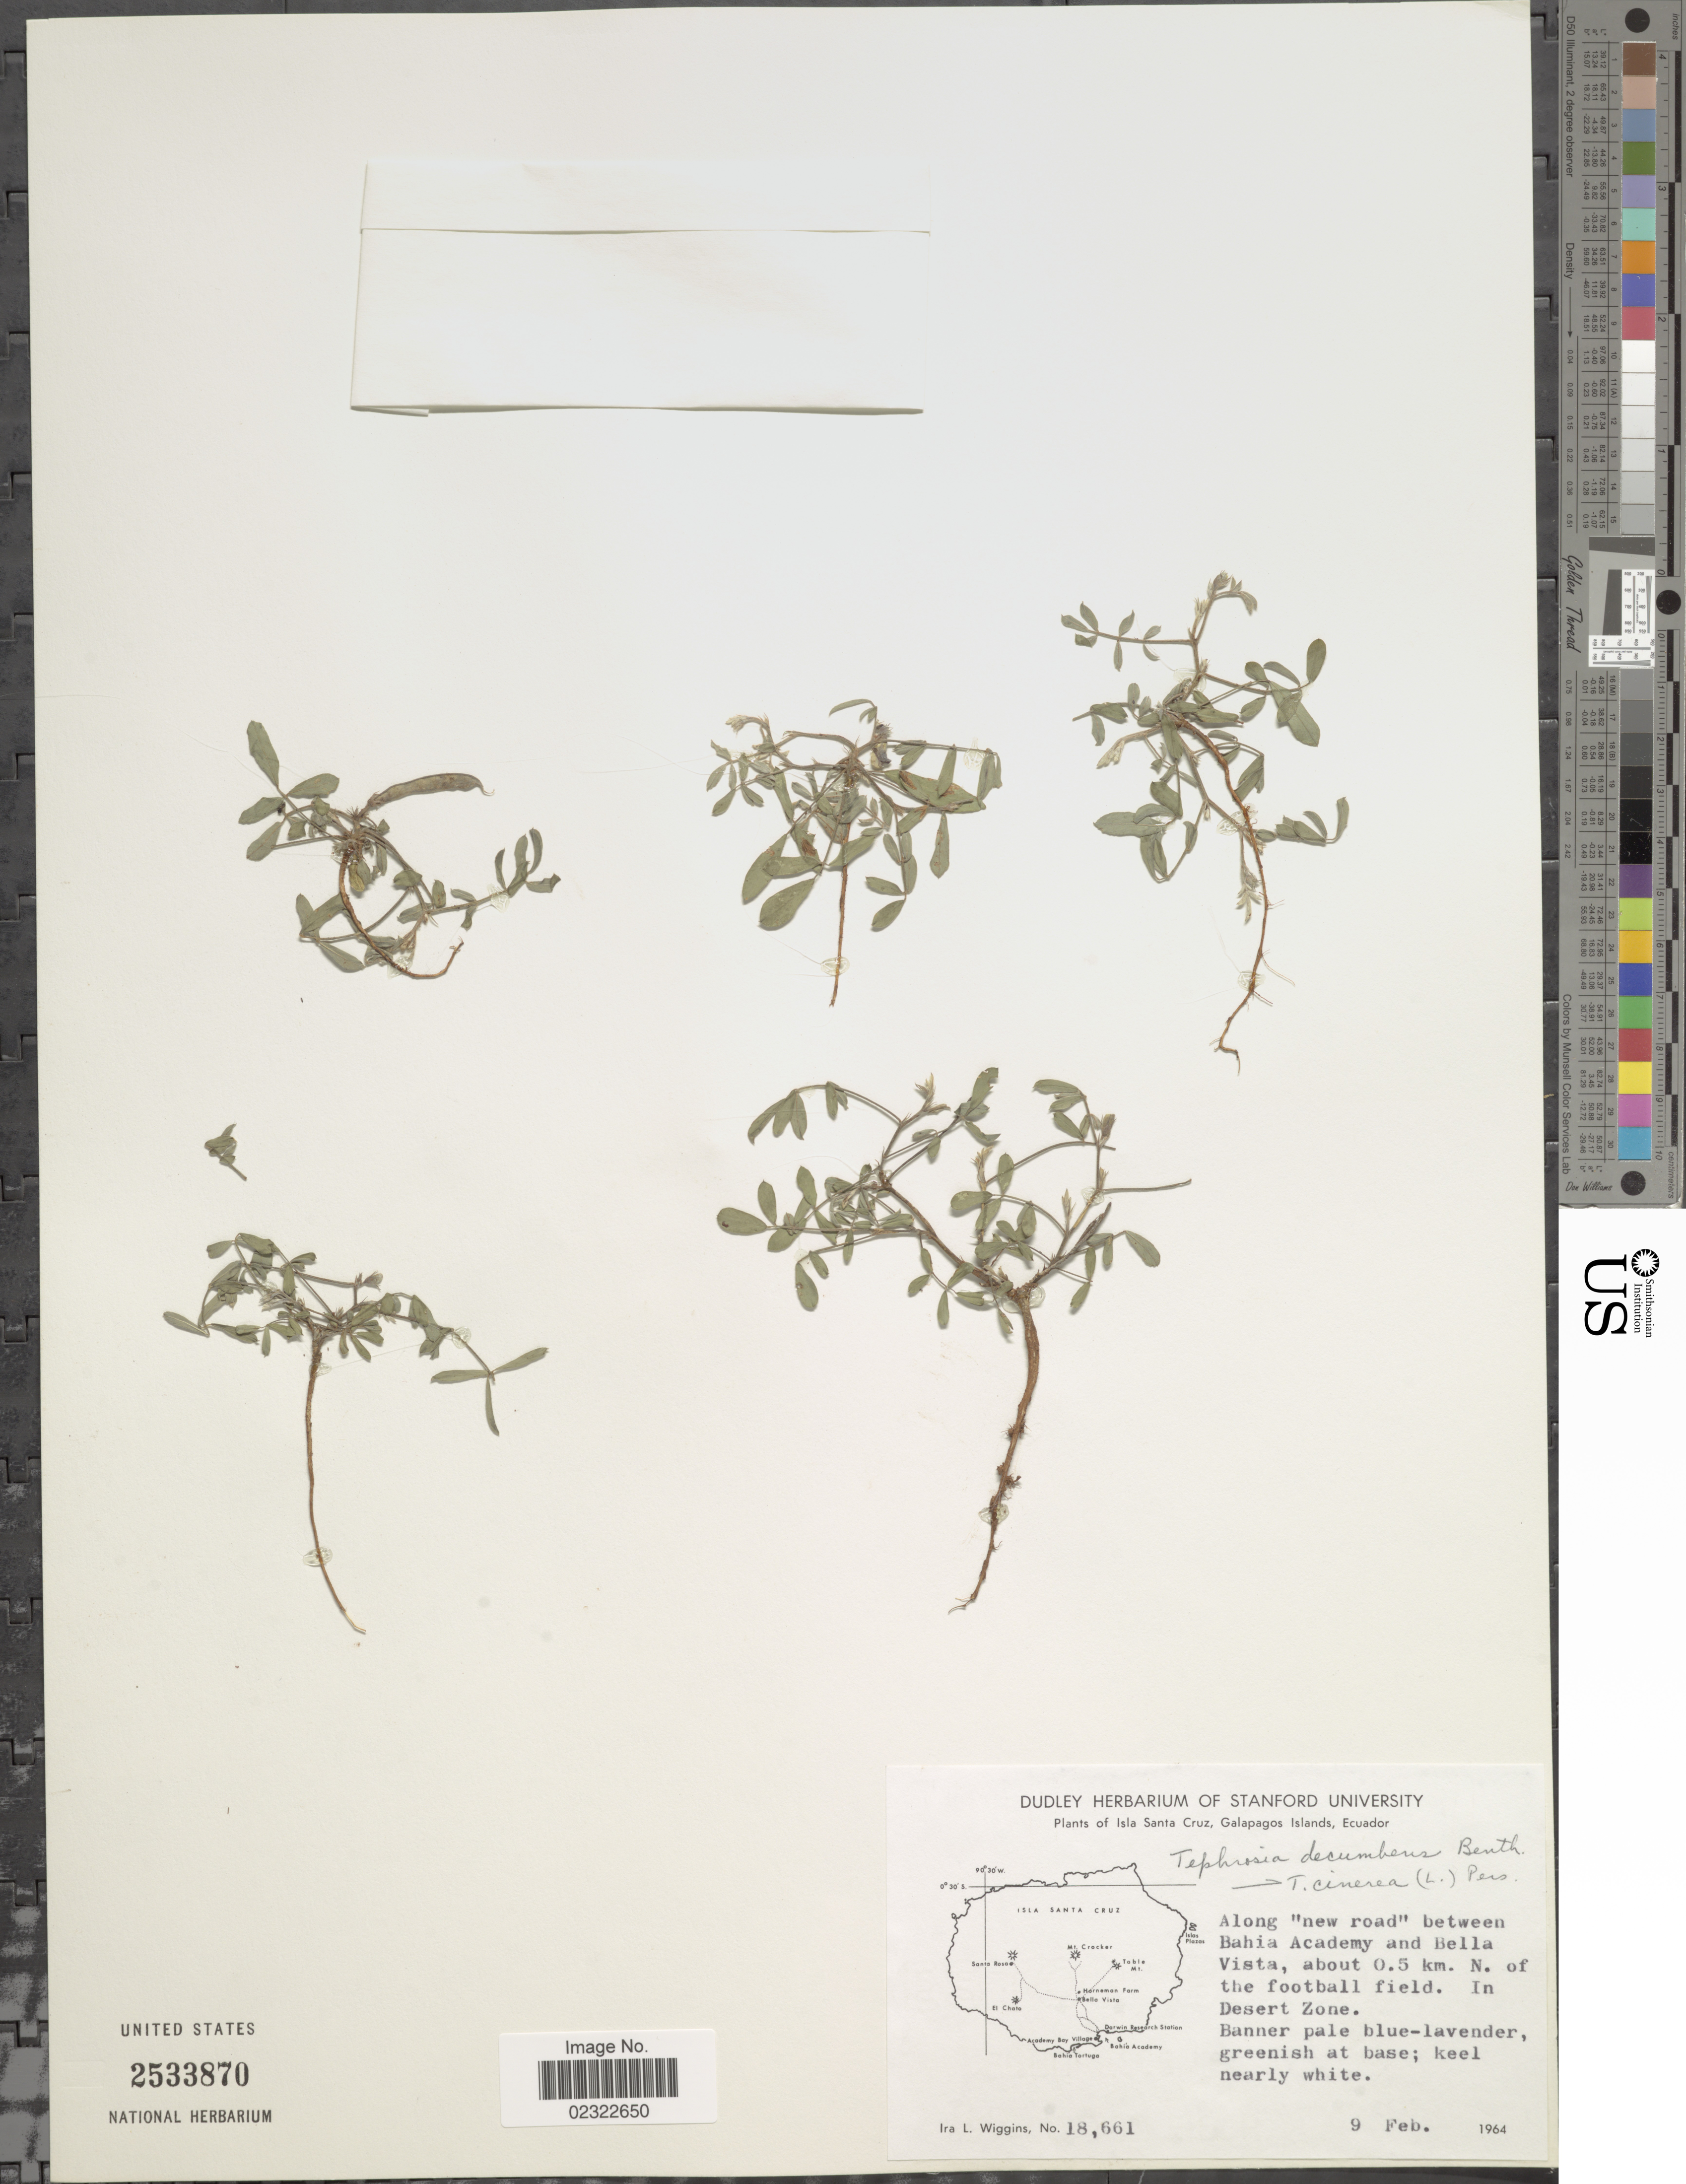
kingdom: Plantae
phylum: Tracheophyta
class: Magnoliopsida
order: Fabales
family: Fabaceae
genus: Tephrosia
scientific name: Tephrosia decumbens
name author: Benth.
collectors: I. L. Wiggins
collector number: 18661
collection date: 1964-02-09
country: Ecuador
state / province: Colón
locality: Isla Santa Cruz, Galapagos Islands. Along "new road"between Bahia Academy and Bella Vista, about 0.5 km. N. of the football field.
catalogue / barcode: US 2533870